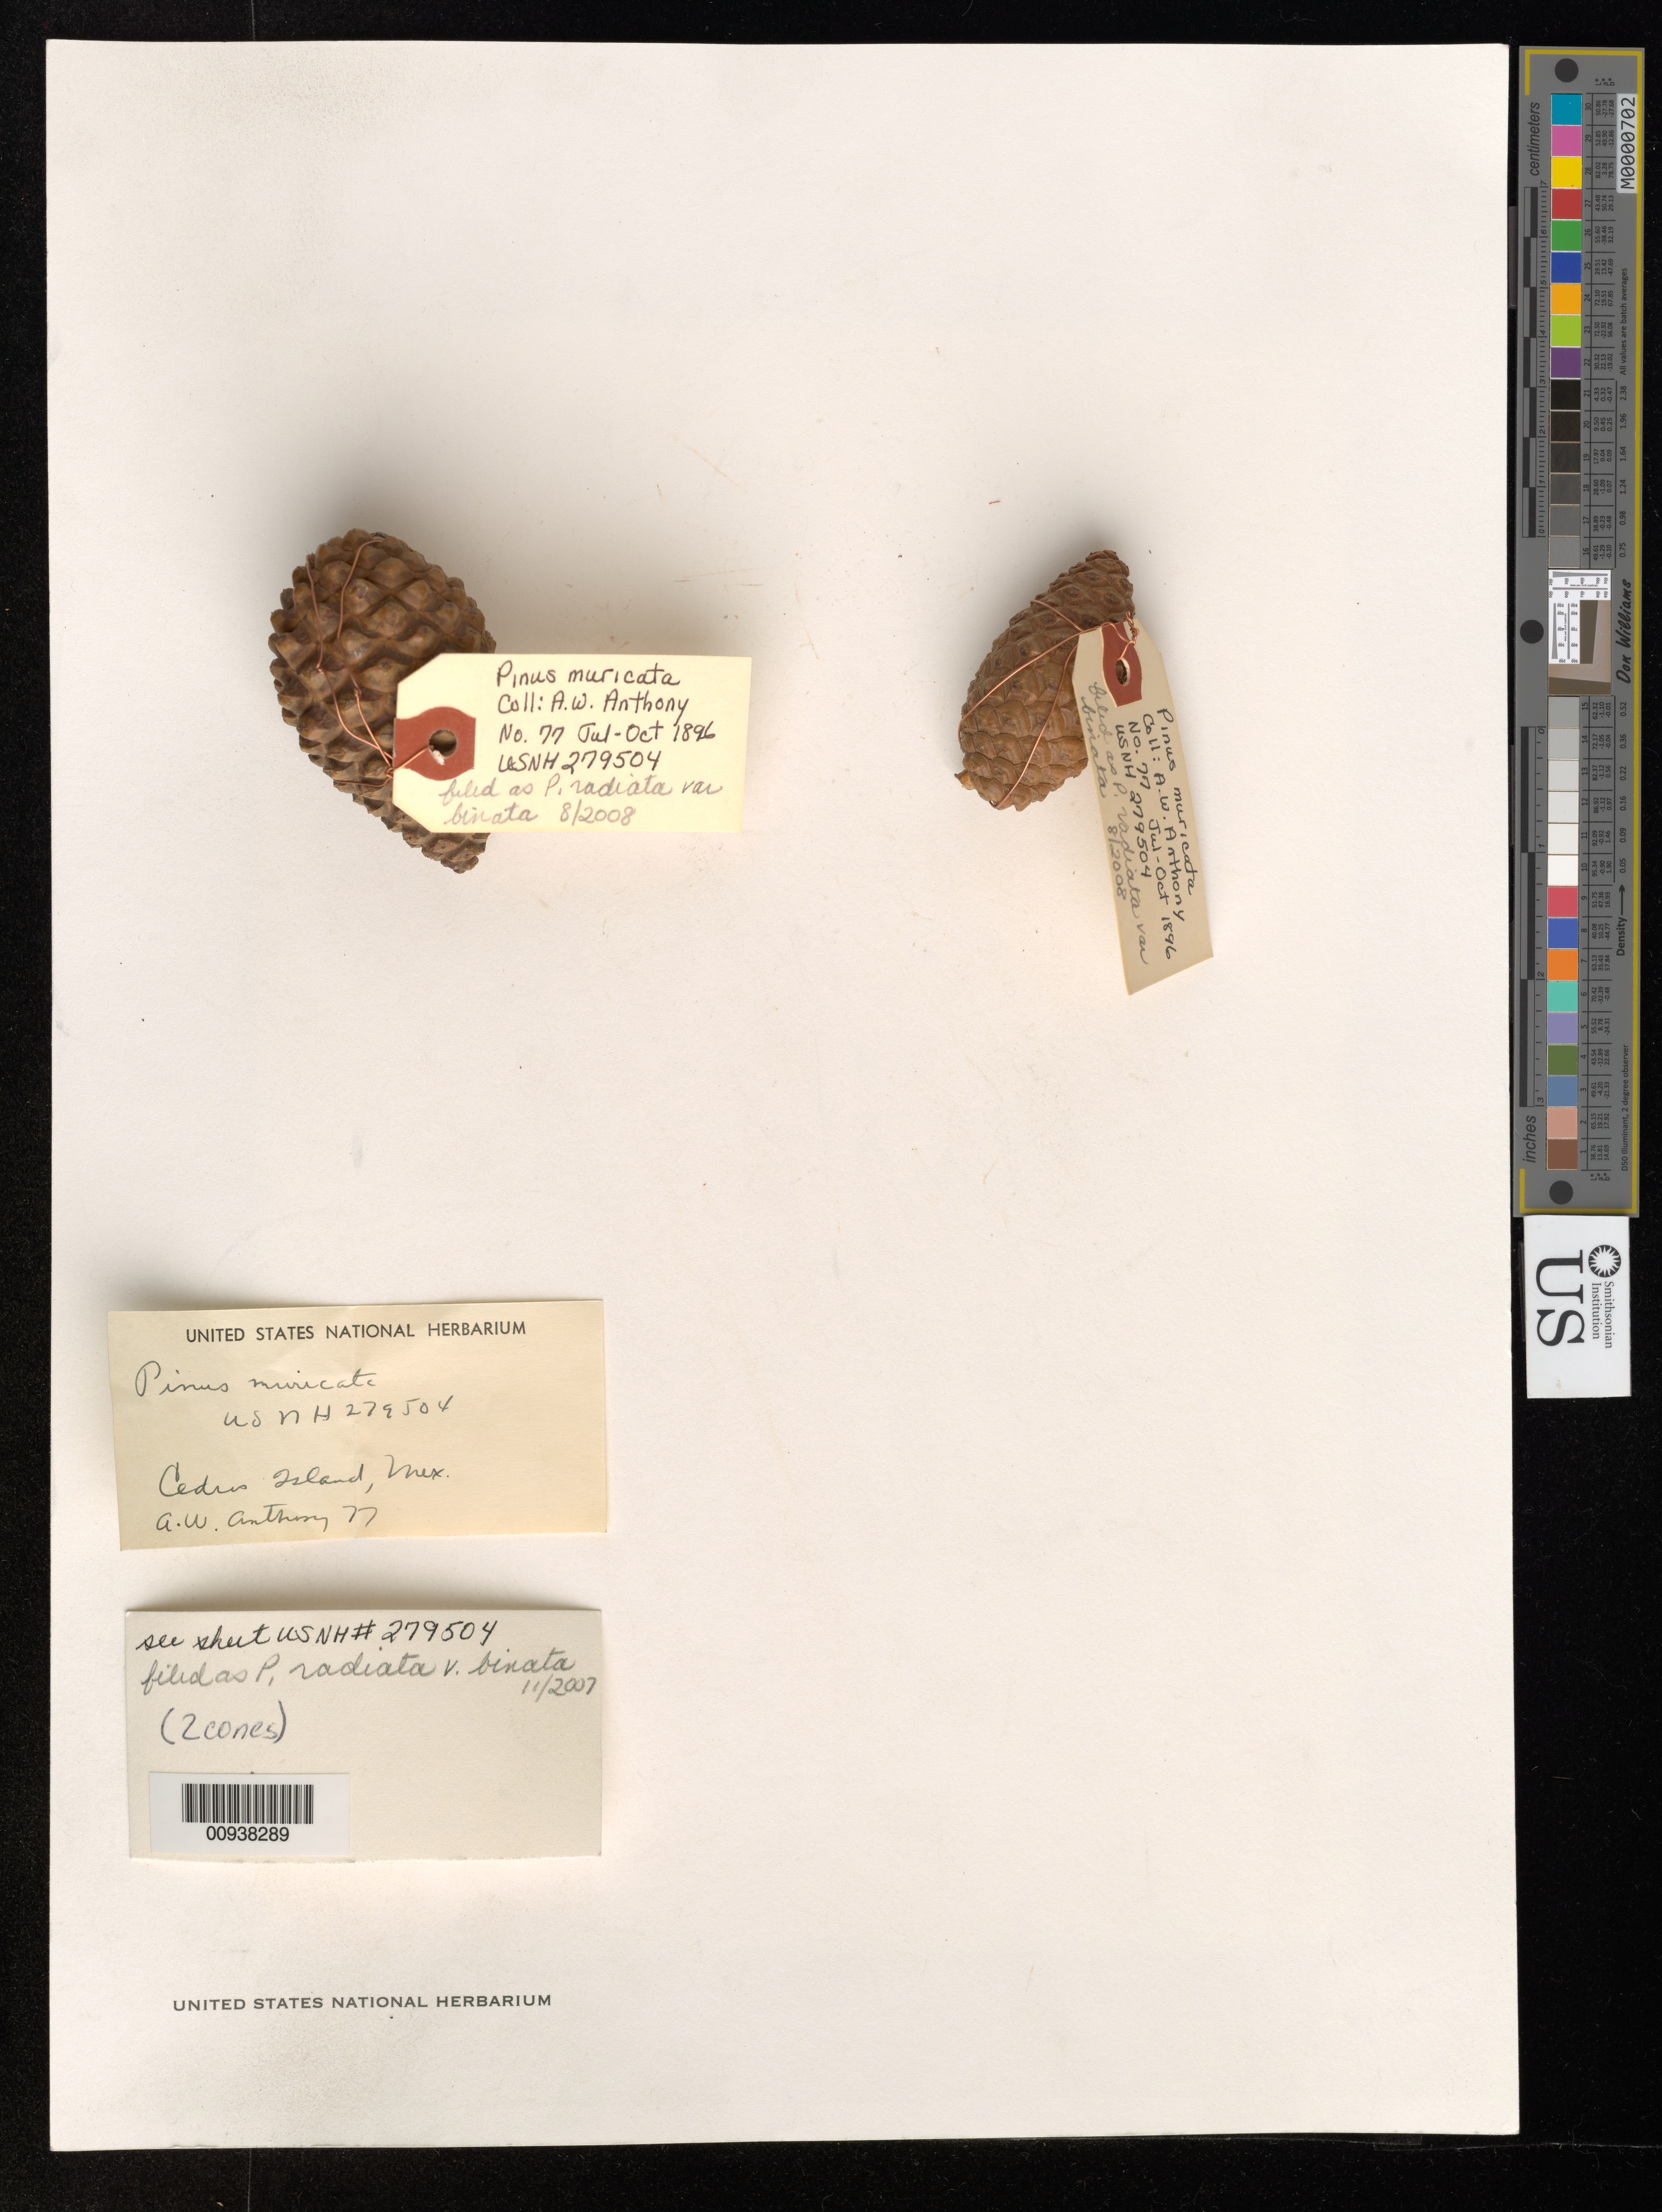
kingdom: Plantae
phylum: Tracheophyta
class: Pinopsida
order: Pinales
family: Pinaceae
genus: Pinus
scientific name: Pinus radiata var. binata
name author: (Engelm.) Lemmon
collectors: A. W. Anthony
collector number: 77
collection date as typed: Jul 1896 to -- Oct 1896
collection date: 1896-07/1896-10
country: Mexico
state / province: Baja California Norte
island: Cedros I.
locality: Cedros Island.